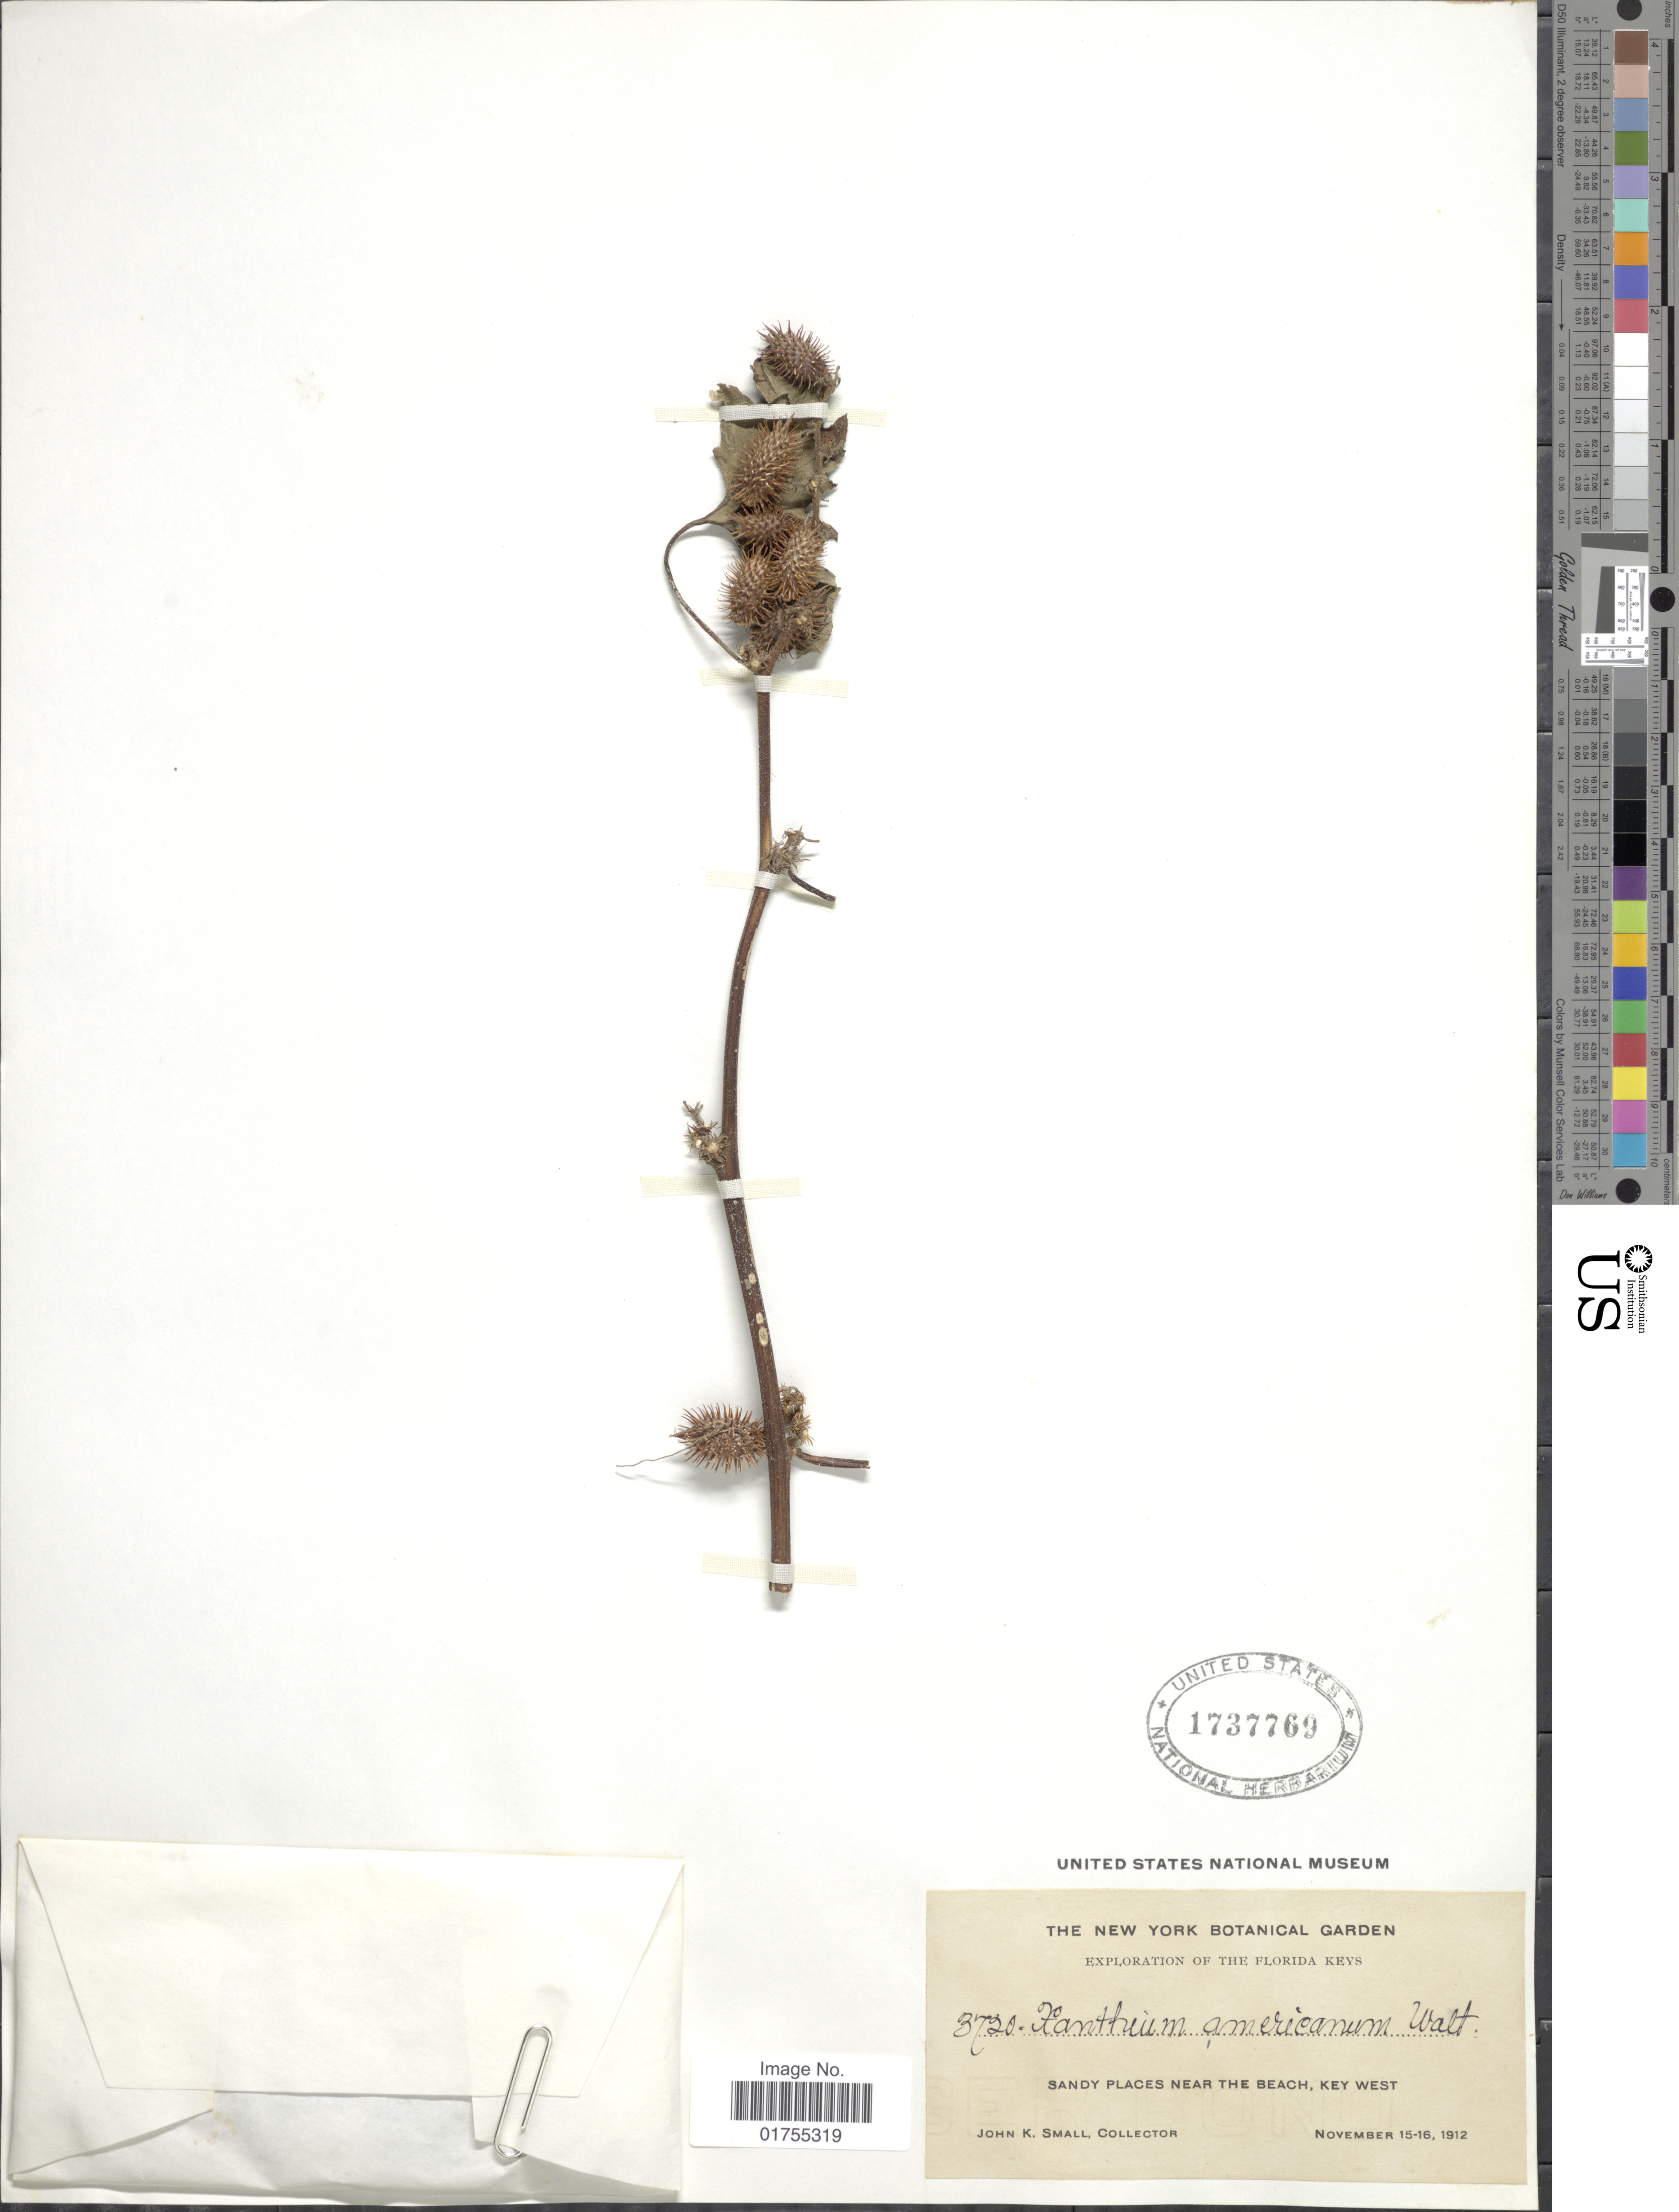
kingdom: Plantae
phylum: Tracheophyta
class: Magnoliopsida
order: Asterales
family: Asteraceae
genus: Xanthium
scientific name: Xanthium strumarium var. glabratum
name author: Mill.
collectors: J. Small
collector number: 3720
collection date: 1912-11-15/1912-11-16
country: United States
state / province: Florida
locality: The Florida Keys, Sandy places near the Beach, Key West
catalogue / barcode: US 1737769